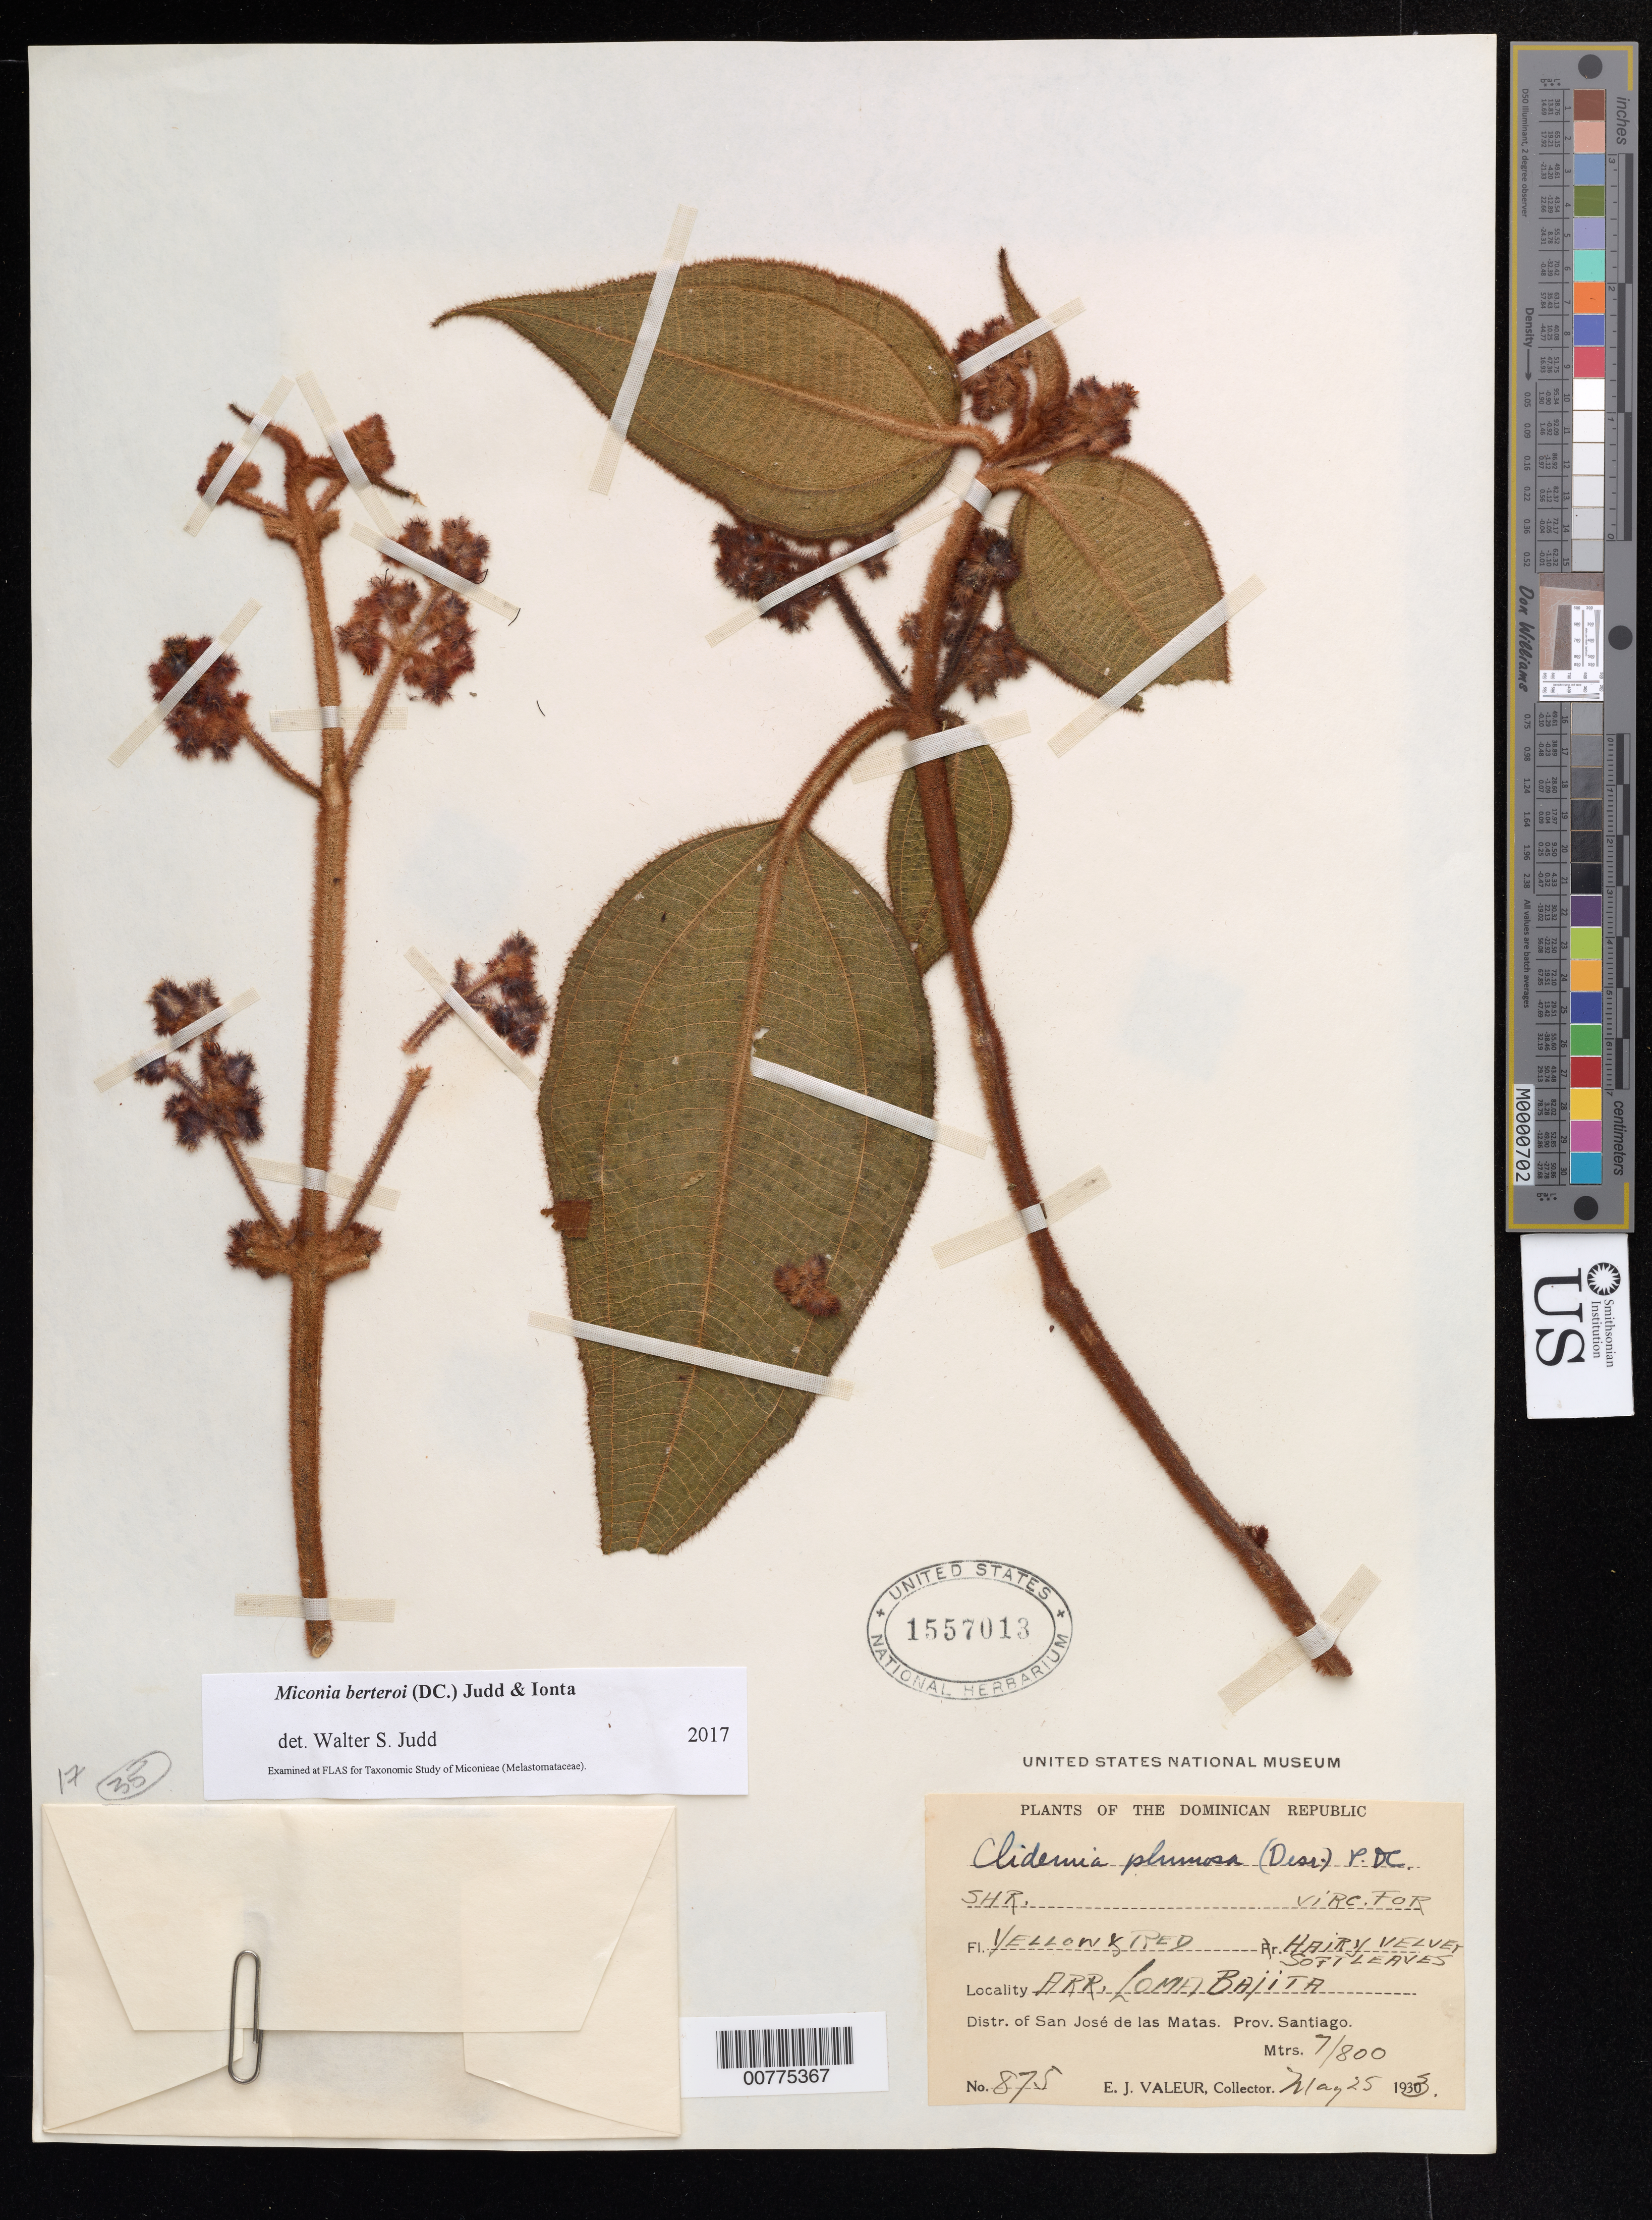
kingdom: Plantae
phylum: Tracheophyta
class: Magnoliopsida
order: Myrtales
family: Melastomataceae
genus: Miconia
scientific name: Miconia berteroi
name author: (DC.) Judd & Ionta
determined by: Judd, Walter S.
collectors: E. Valeur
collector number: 875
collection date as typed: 25 May 1933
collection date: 1933-05-25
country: Dominican Republic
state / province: Santiago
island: Hispaniola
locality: San José de las Matas, Arroyo Loma Bajita.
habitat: Virgin forest.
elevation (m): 700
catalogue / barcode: US 1557013